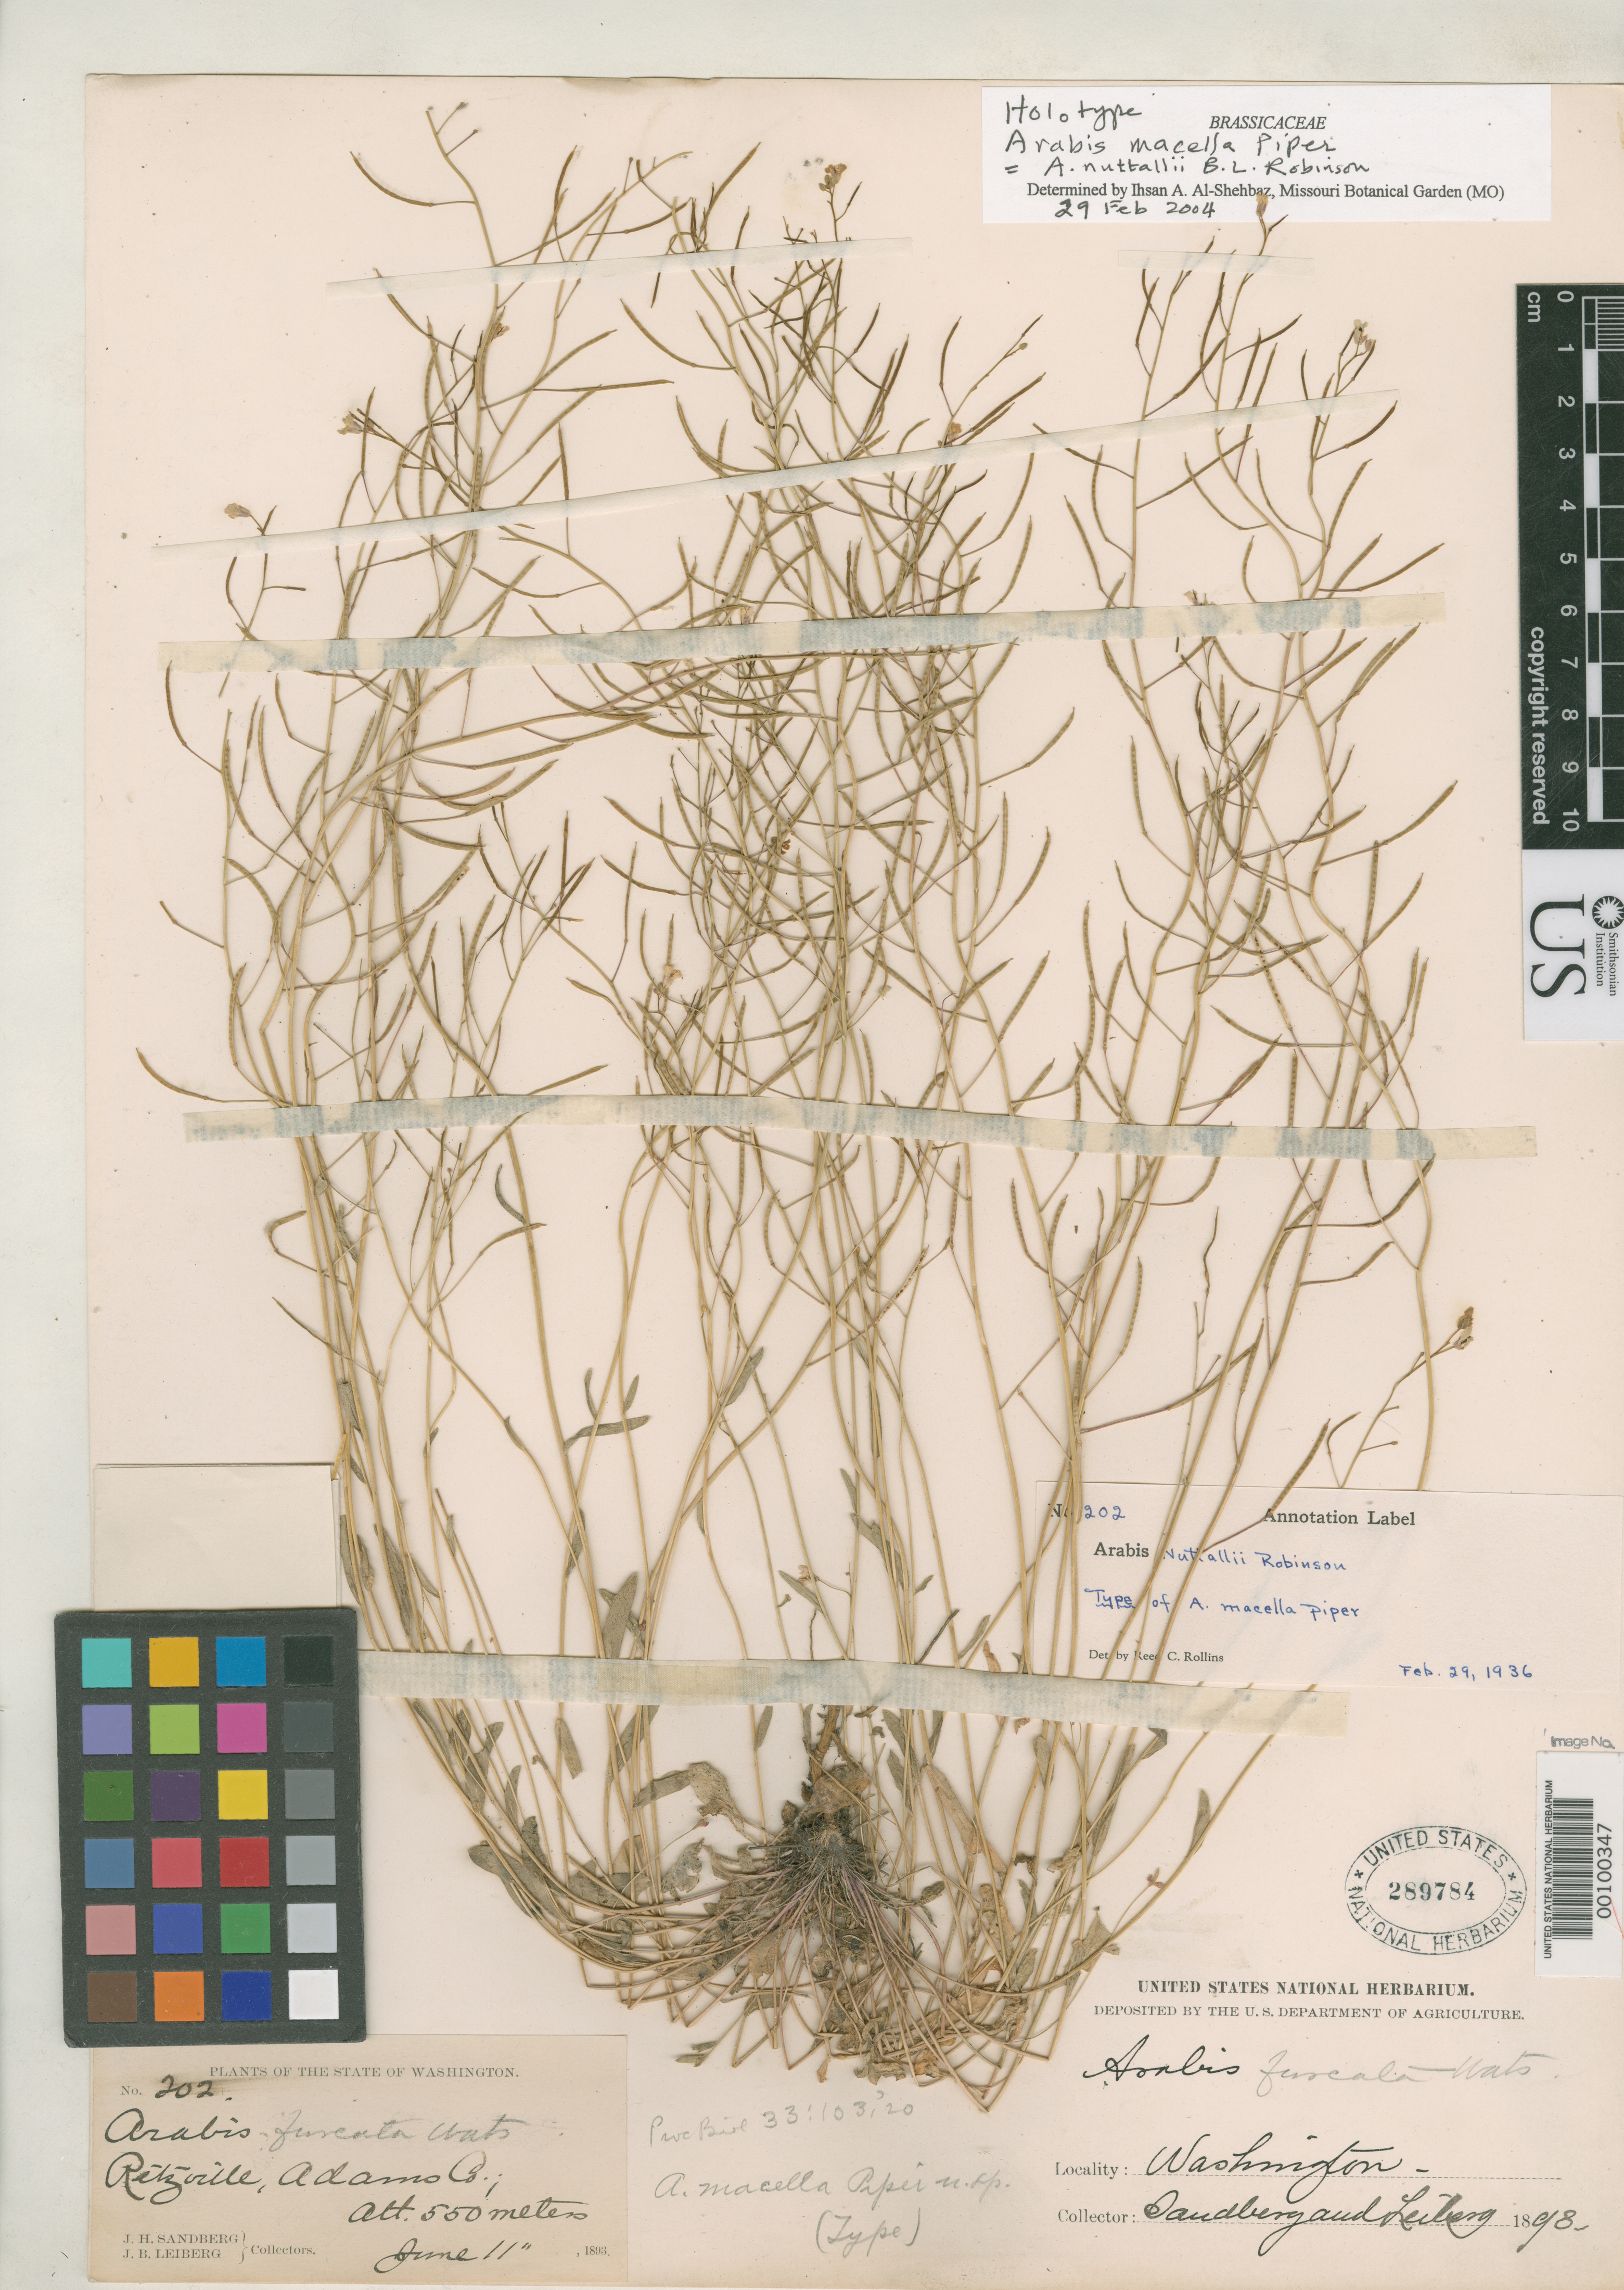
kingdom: Plantae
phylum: Tracheophyta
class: Magnoliopsida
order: Brassicales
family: Brassicaceae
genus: Arabis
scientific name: Arabis macella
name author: Piper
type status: Holotype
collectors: J. H. Sandberg & J. Leiberg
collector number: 202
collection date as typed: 11 Jun 1893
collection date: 1893-06-11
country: United States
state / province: Washington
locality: Ritzville.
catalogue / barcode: US 289784